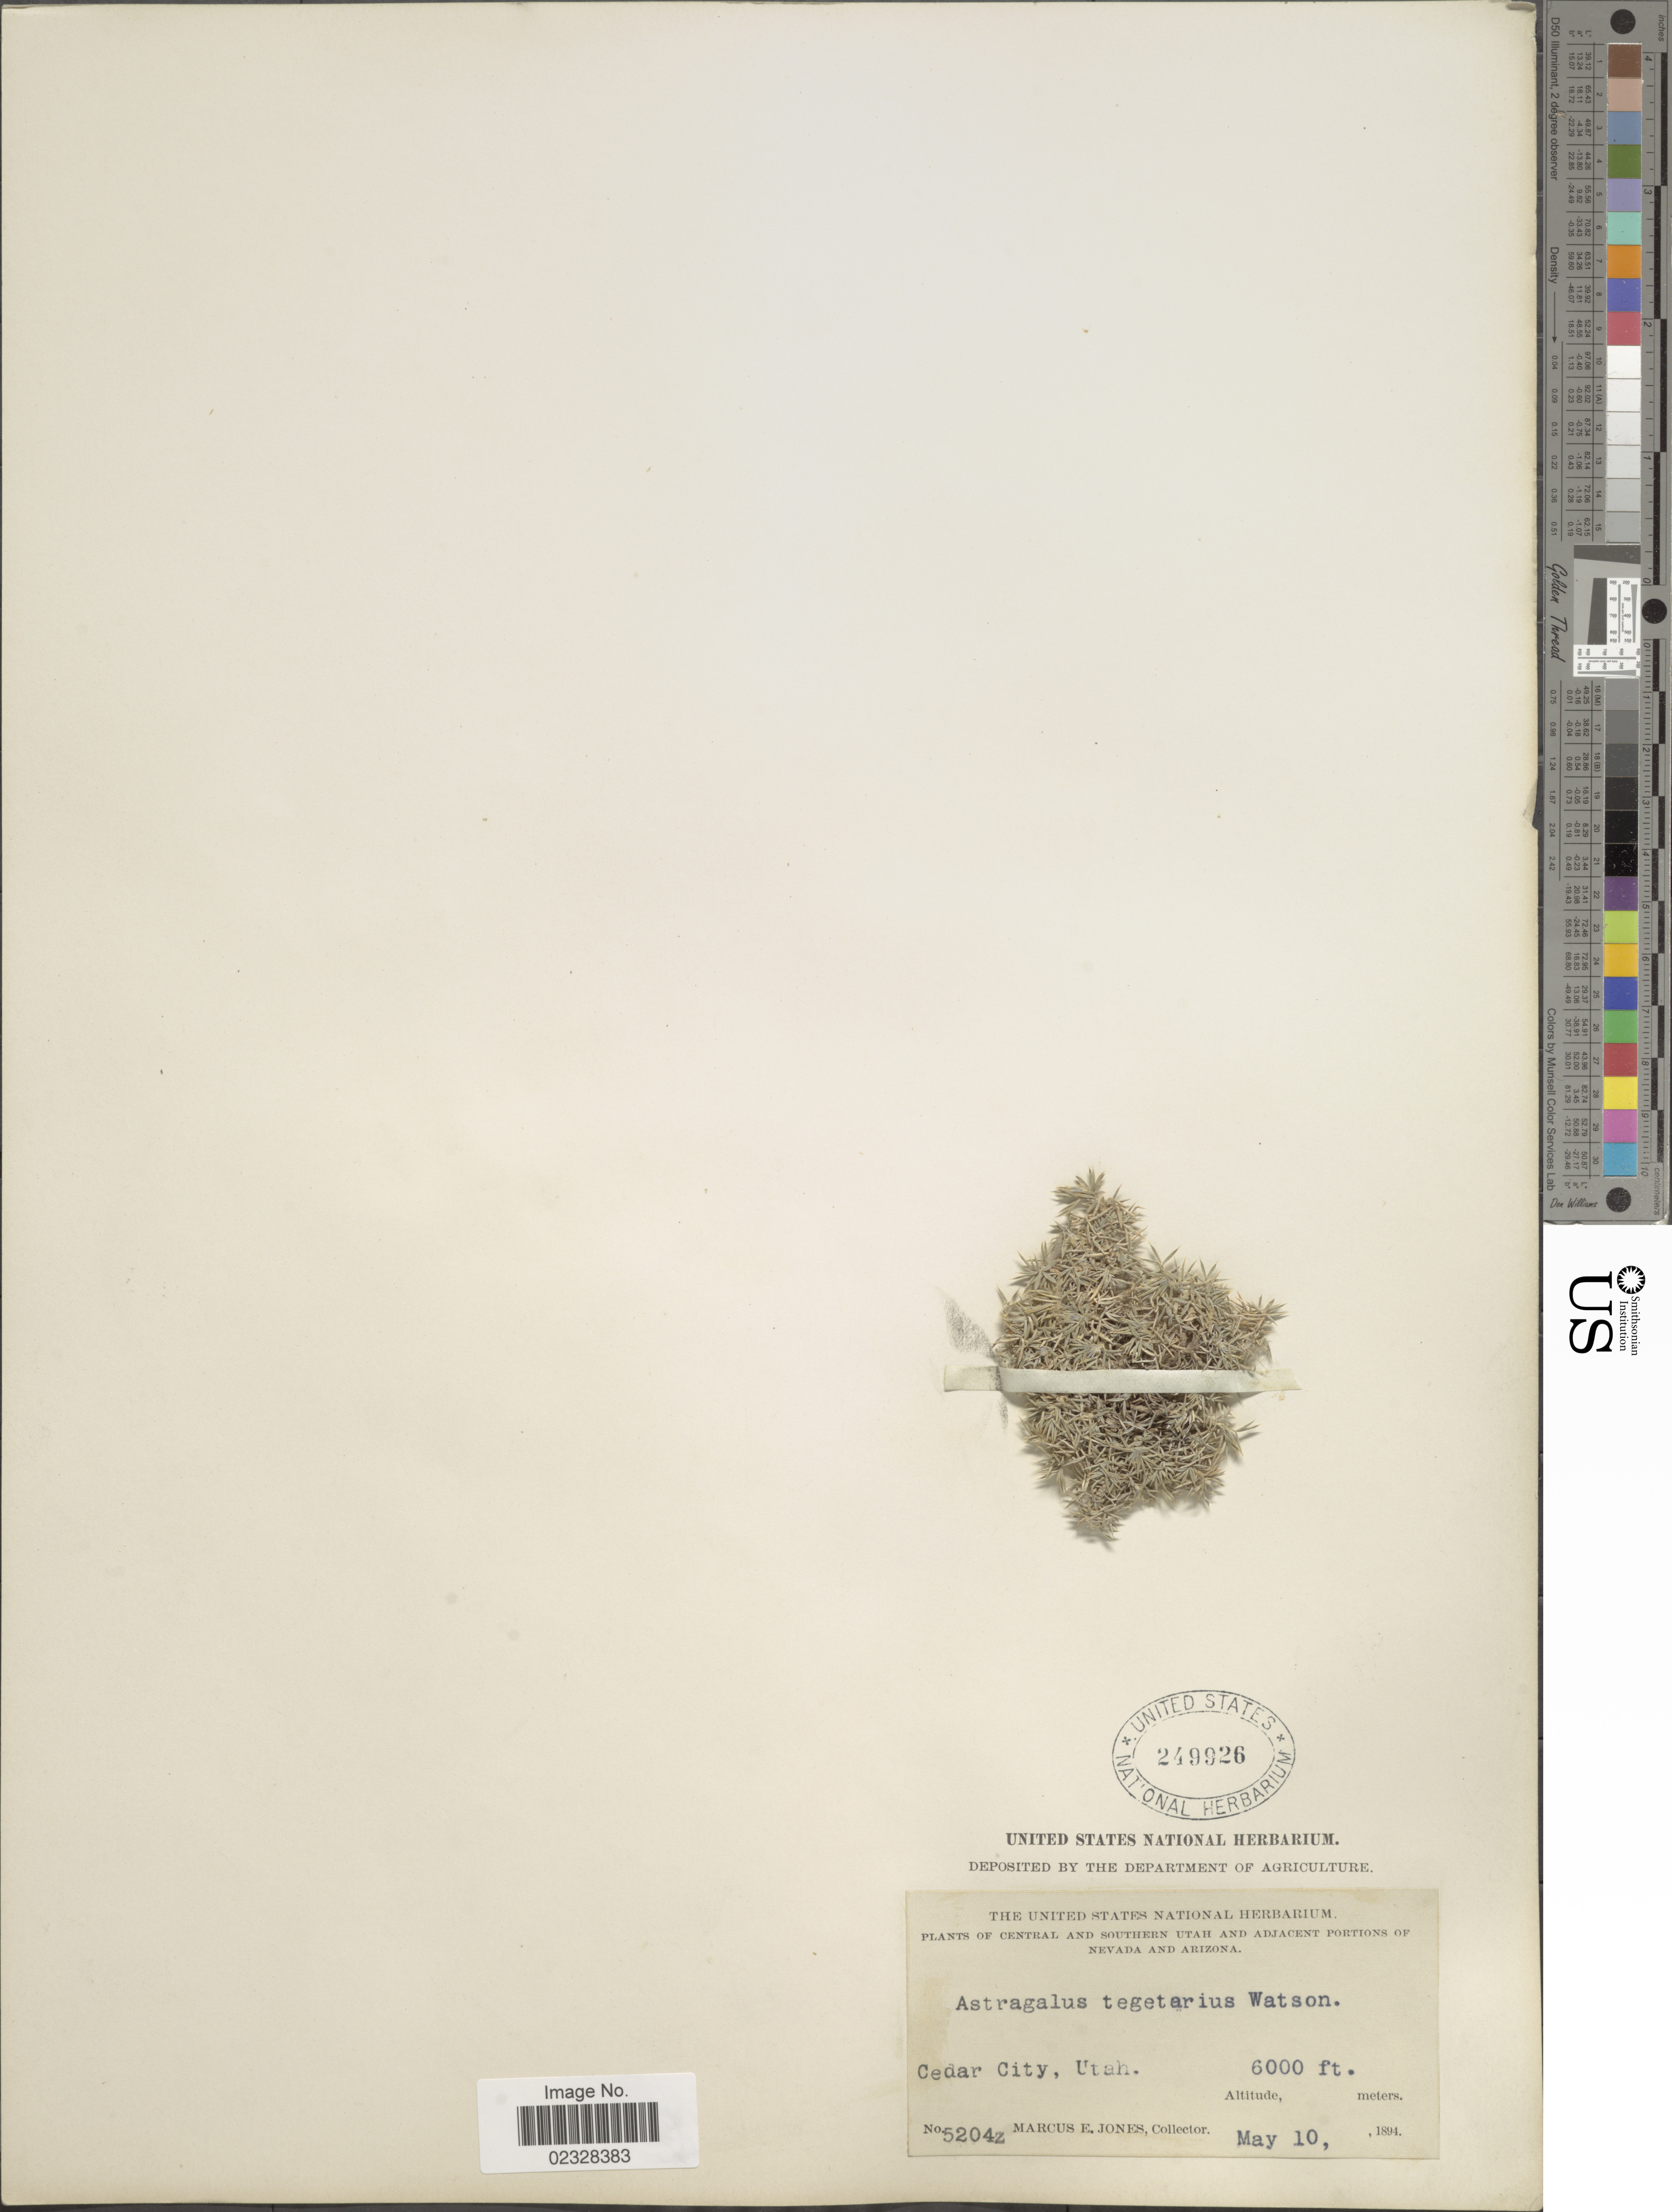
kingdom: Plantae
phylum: Tracheophyta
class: Magnoliopsida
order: Fabales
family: Fabaceae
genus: Astragalus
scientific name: Astragalus aculeatus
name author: A. Nelson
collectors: M. E. Jones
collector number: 5204z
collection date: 1894-05-10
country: United States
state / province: Utah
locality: Cedar City.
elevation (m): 1829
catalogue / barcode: US 249926